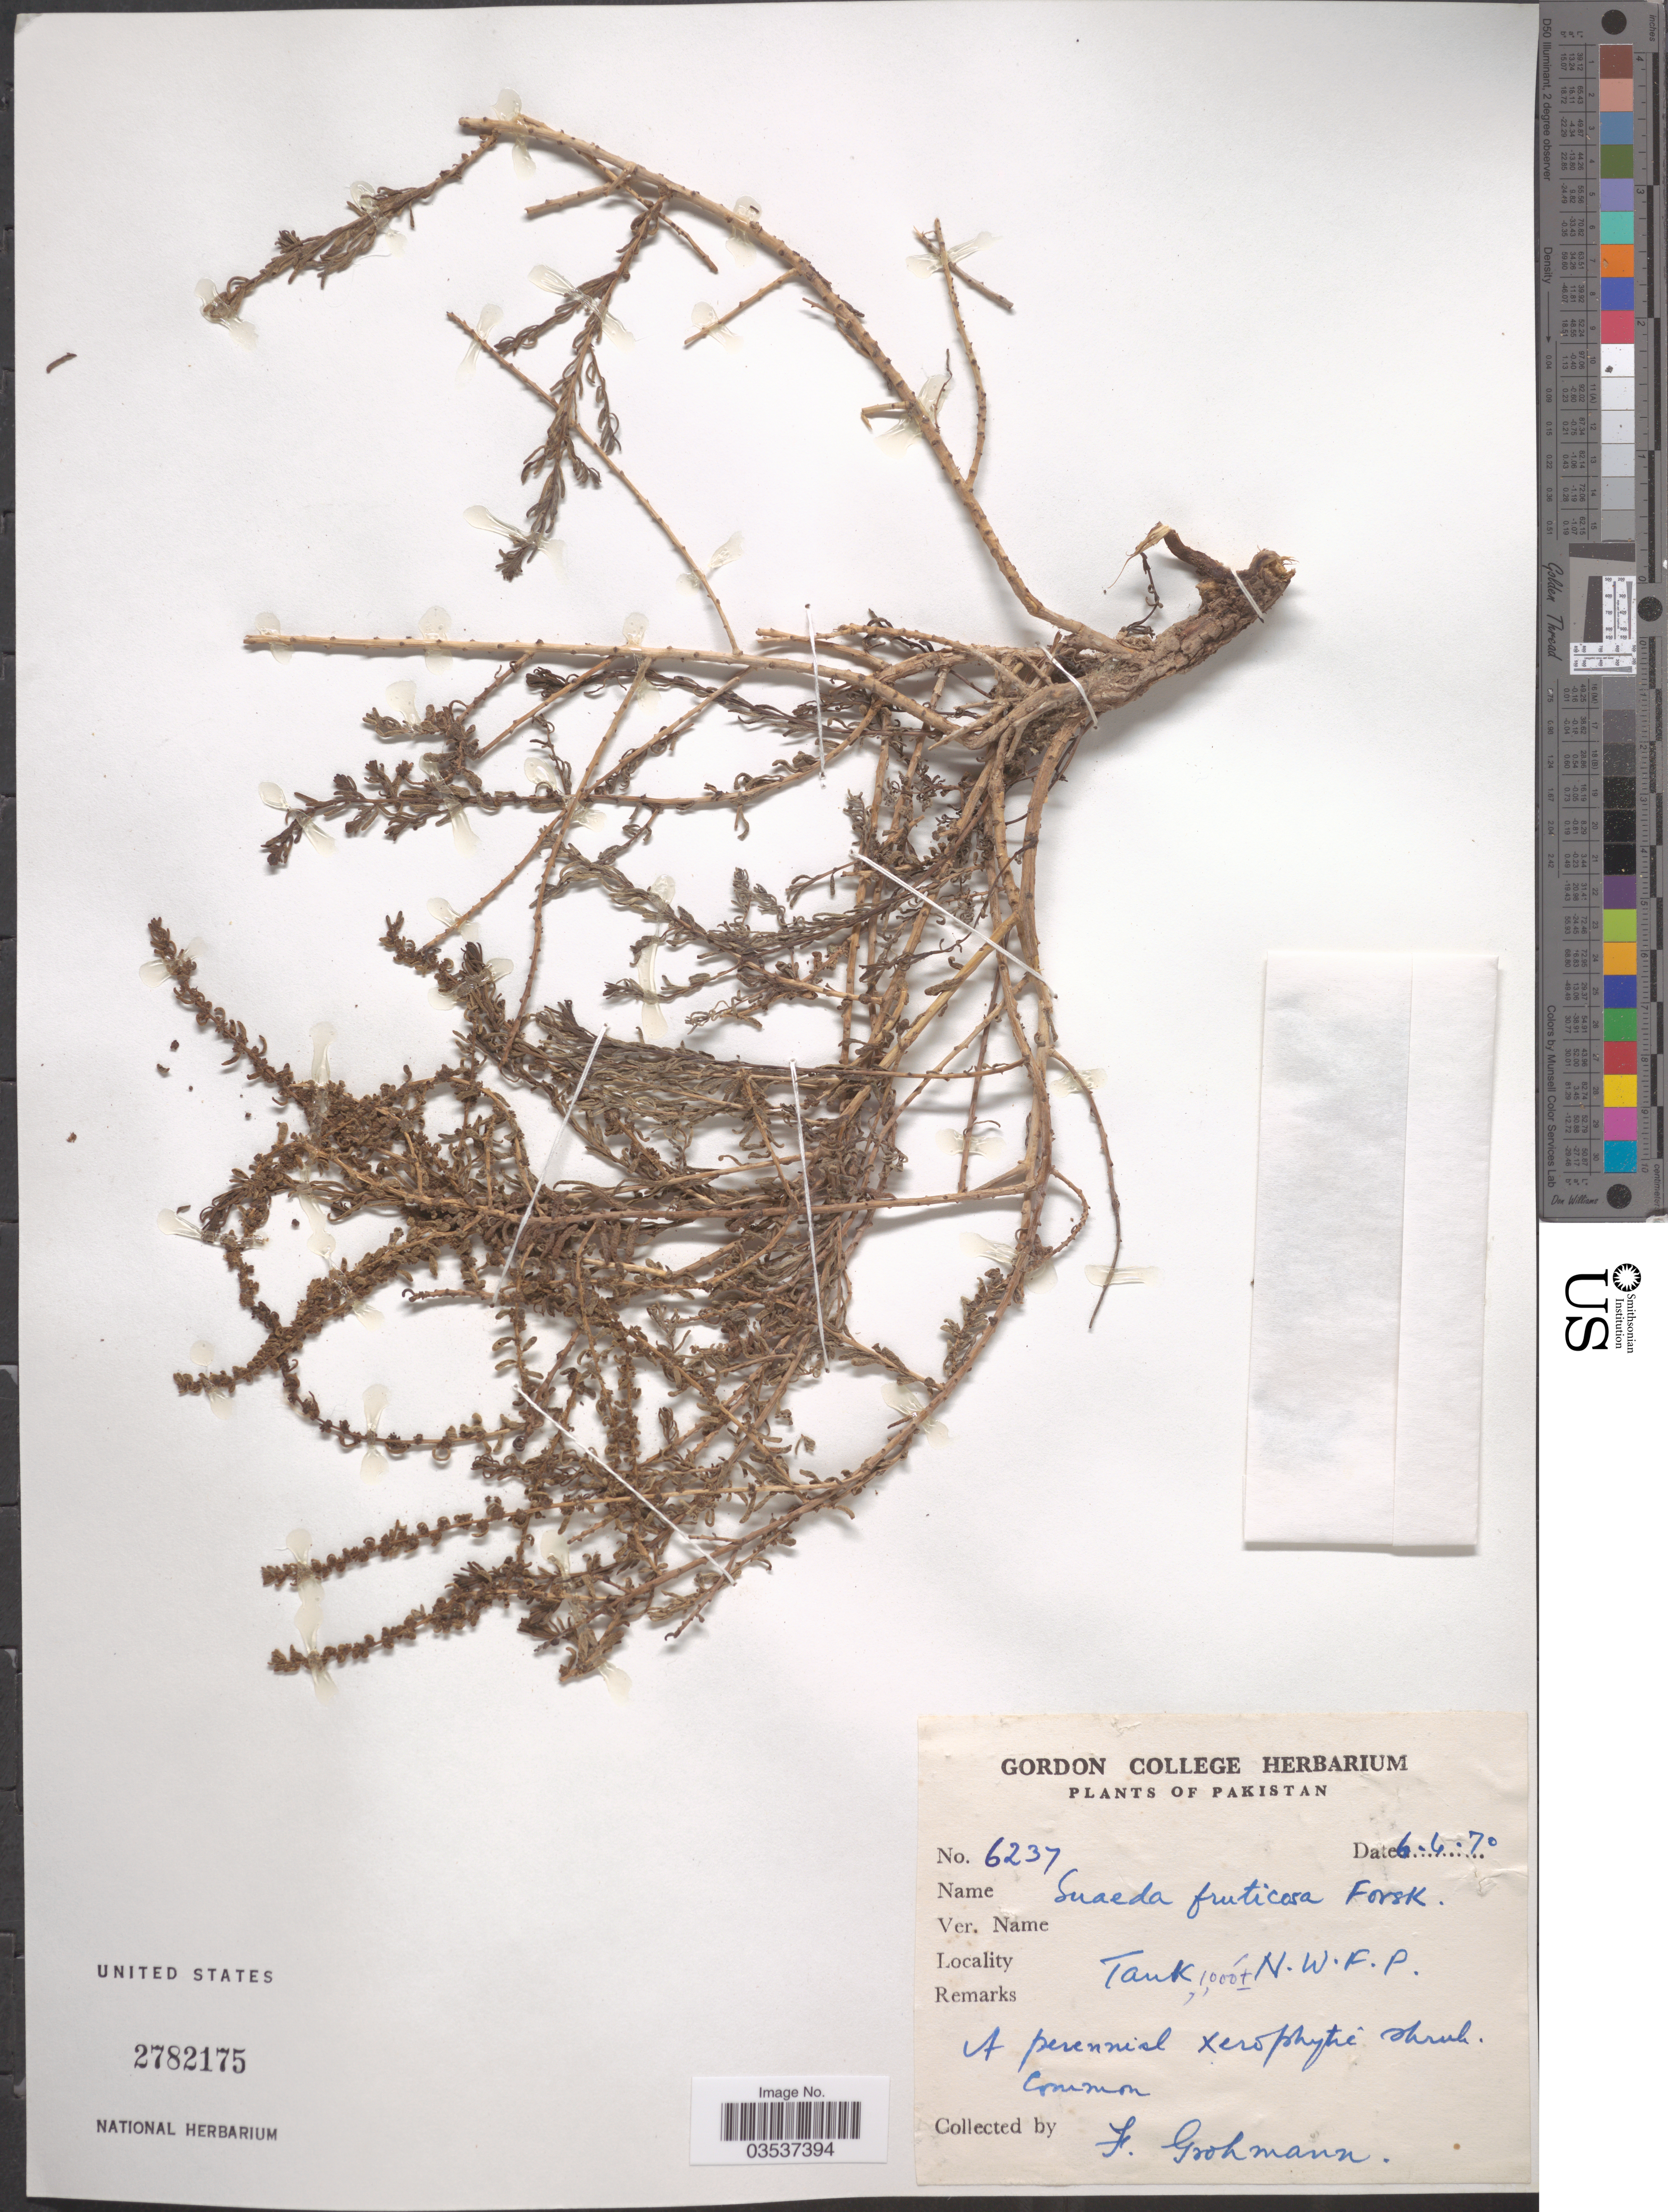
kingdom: Plantae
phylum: Tracheophyta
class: Magnoliopsida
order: Caryophyllales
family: Amaranthaceae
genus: Suaeda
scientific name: Suaeda fruticosa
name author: Forssk. ex J.F. Gmel.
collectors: F. Grohmann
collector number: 6237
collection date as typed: Transcribed d/m/y: 6/4/70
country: Pakistan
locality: Tank, N. W. F. P.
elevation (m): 305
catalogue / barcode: US 2782175